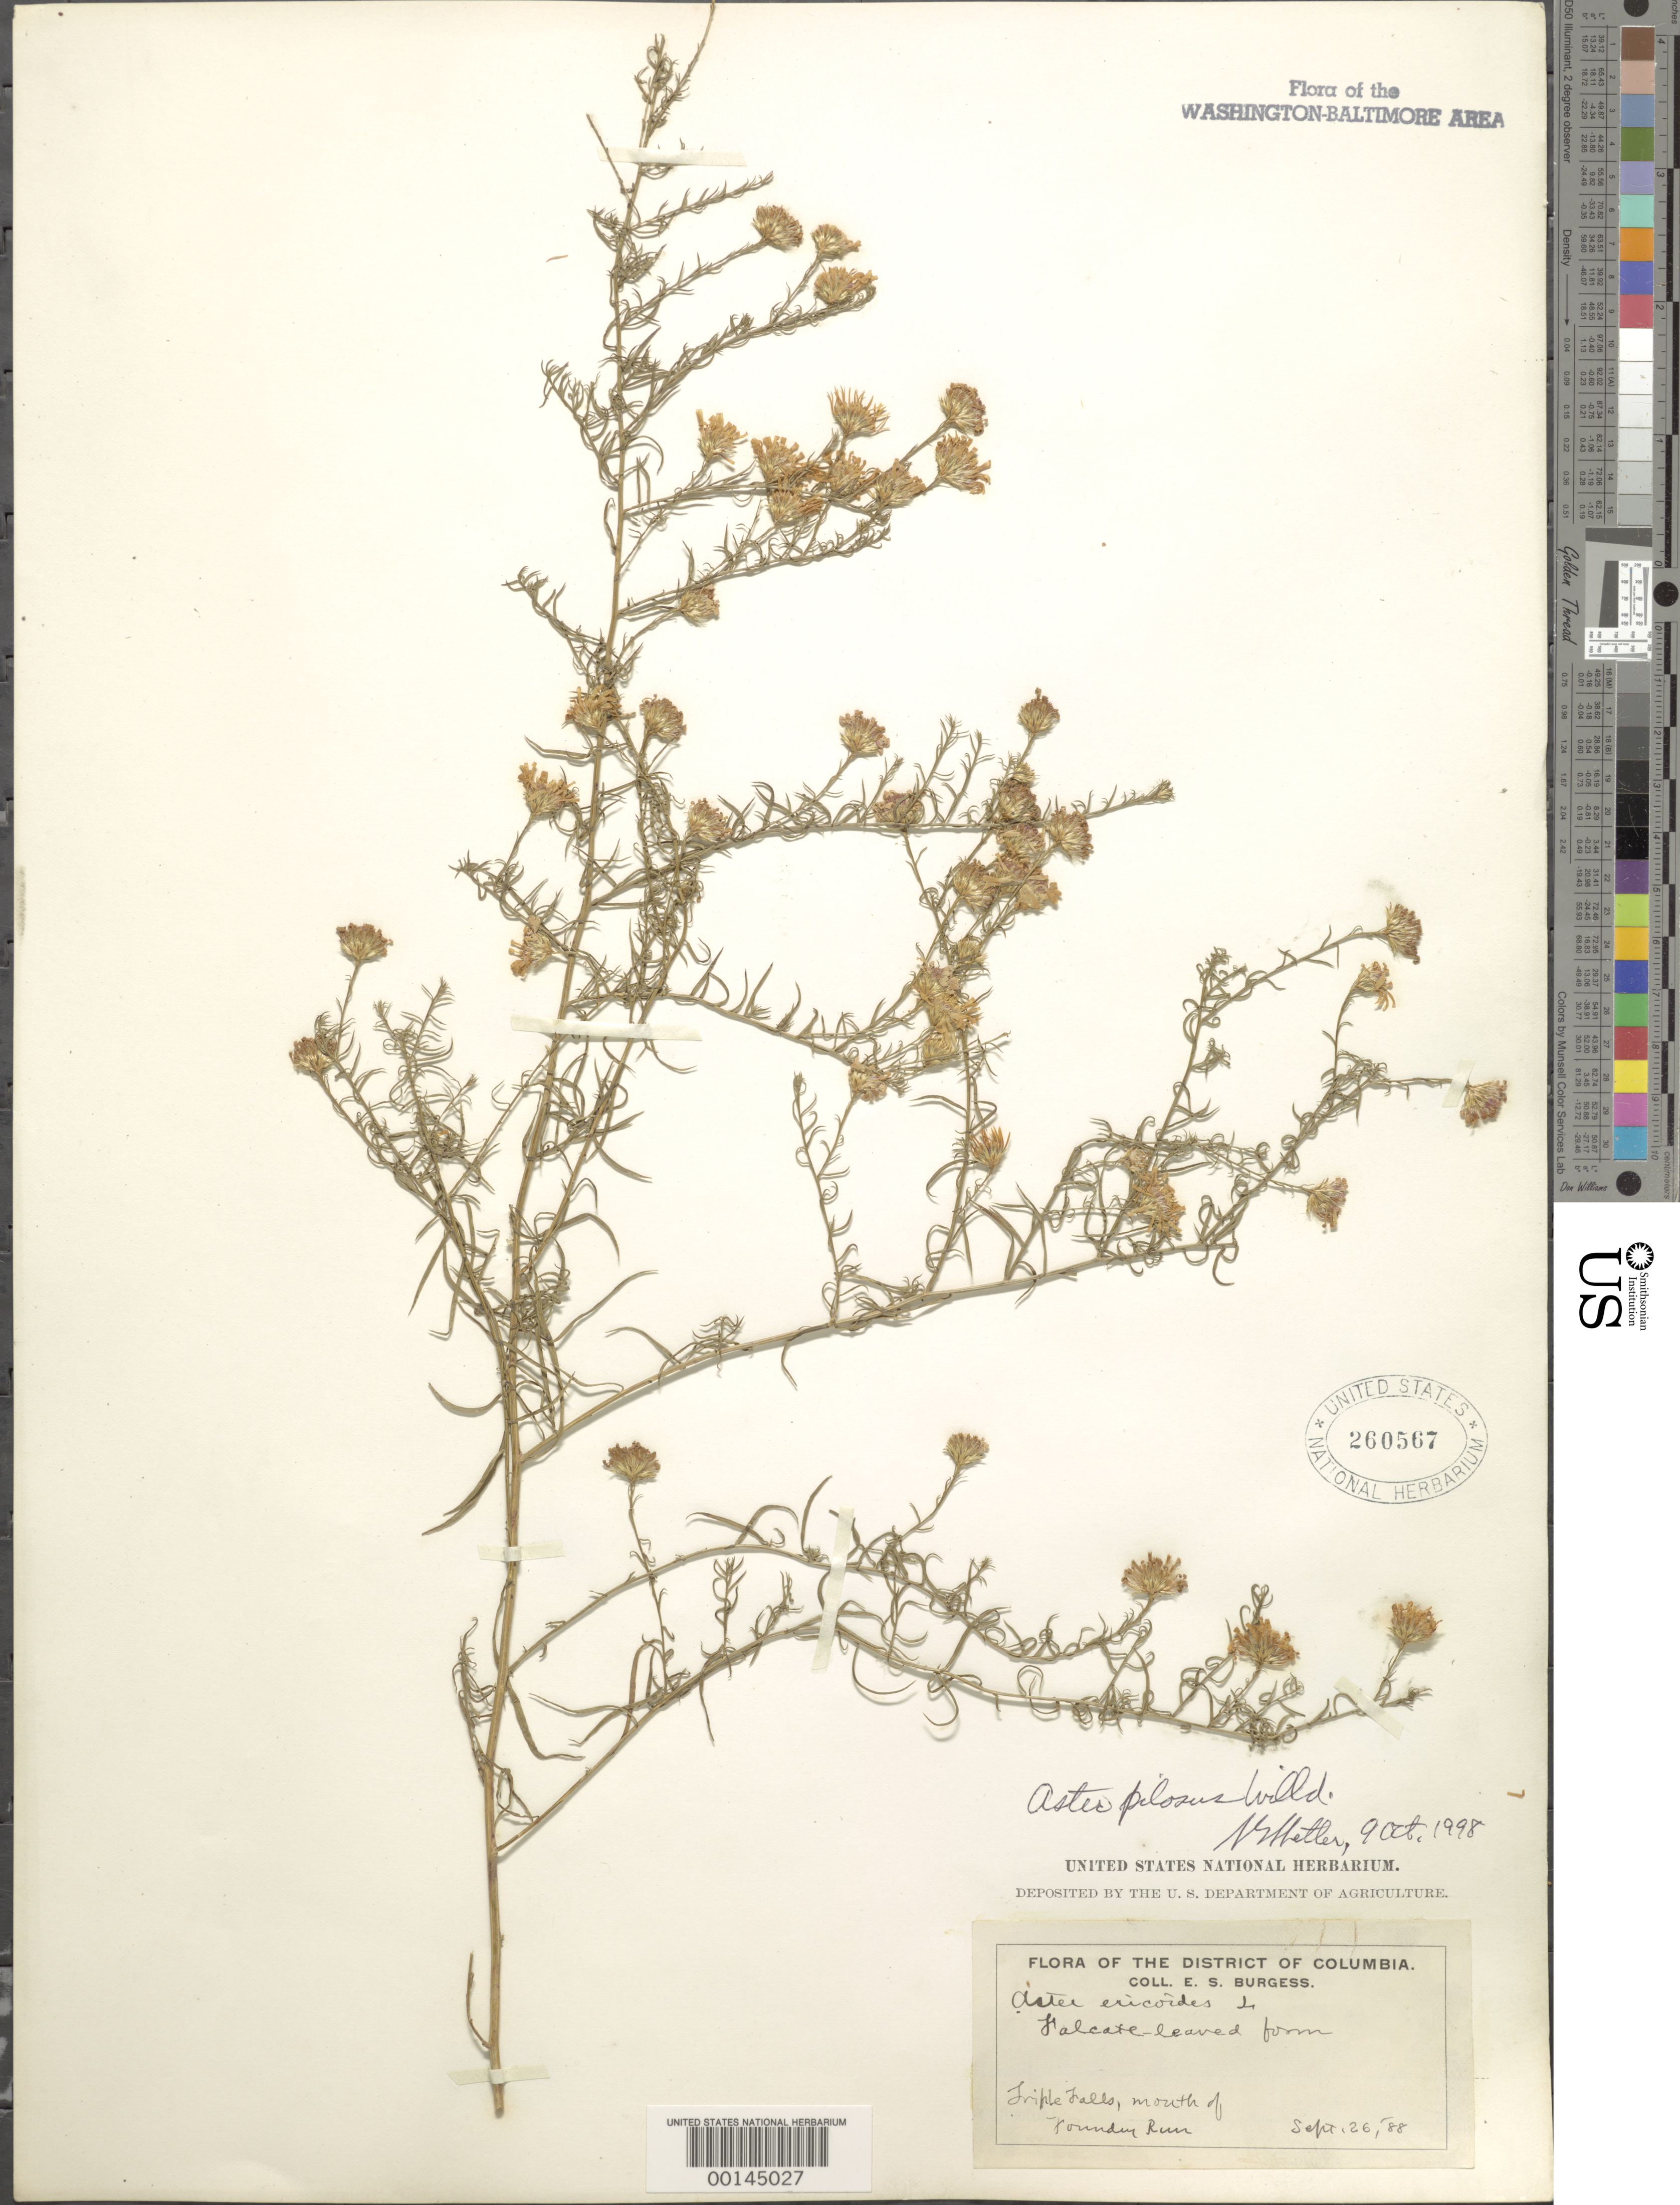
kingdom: Plantae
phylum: Tracheophyta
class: Magnoliopsida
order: Asterales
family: Asteraceae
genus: Symphyotrichum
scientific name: Symphyotrichum pilosum var. pringlei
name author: (A. Gray) G.L. Nesom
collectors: E. Burgess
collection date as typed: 26 Sep 1888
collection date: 1888-09-26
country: United States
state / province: District of Columbia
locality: Mouth of Foundry Run Triple Falls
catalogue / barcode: US 260567